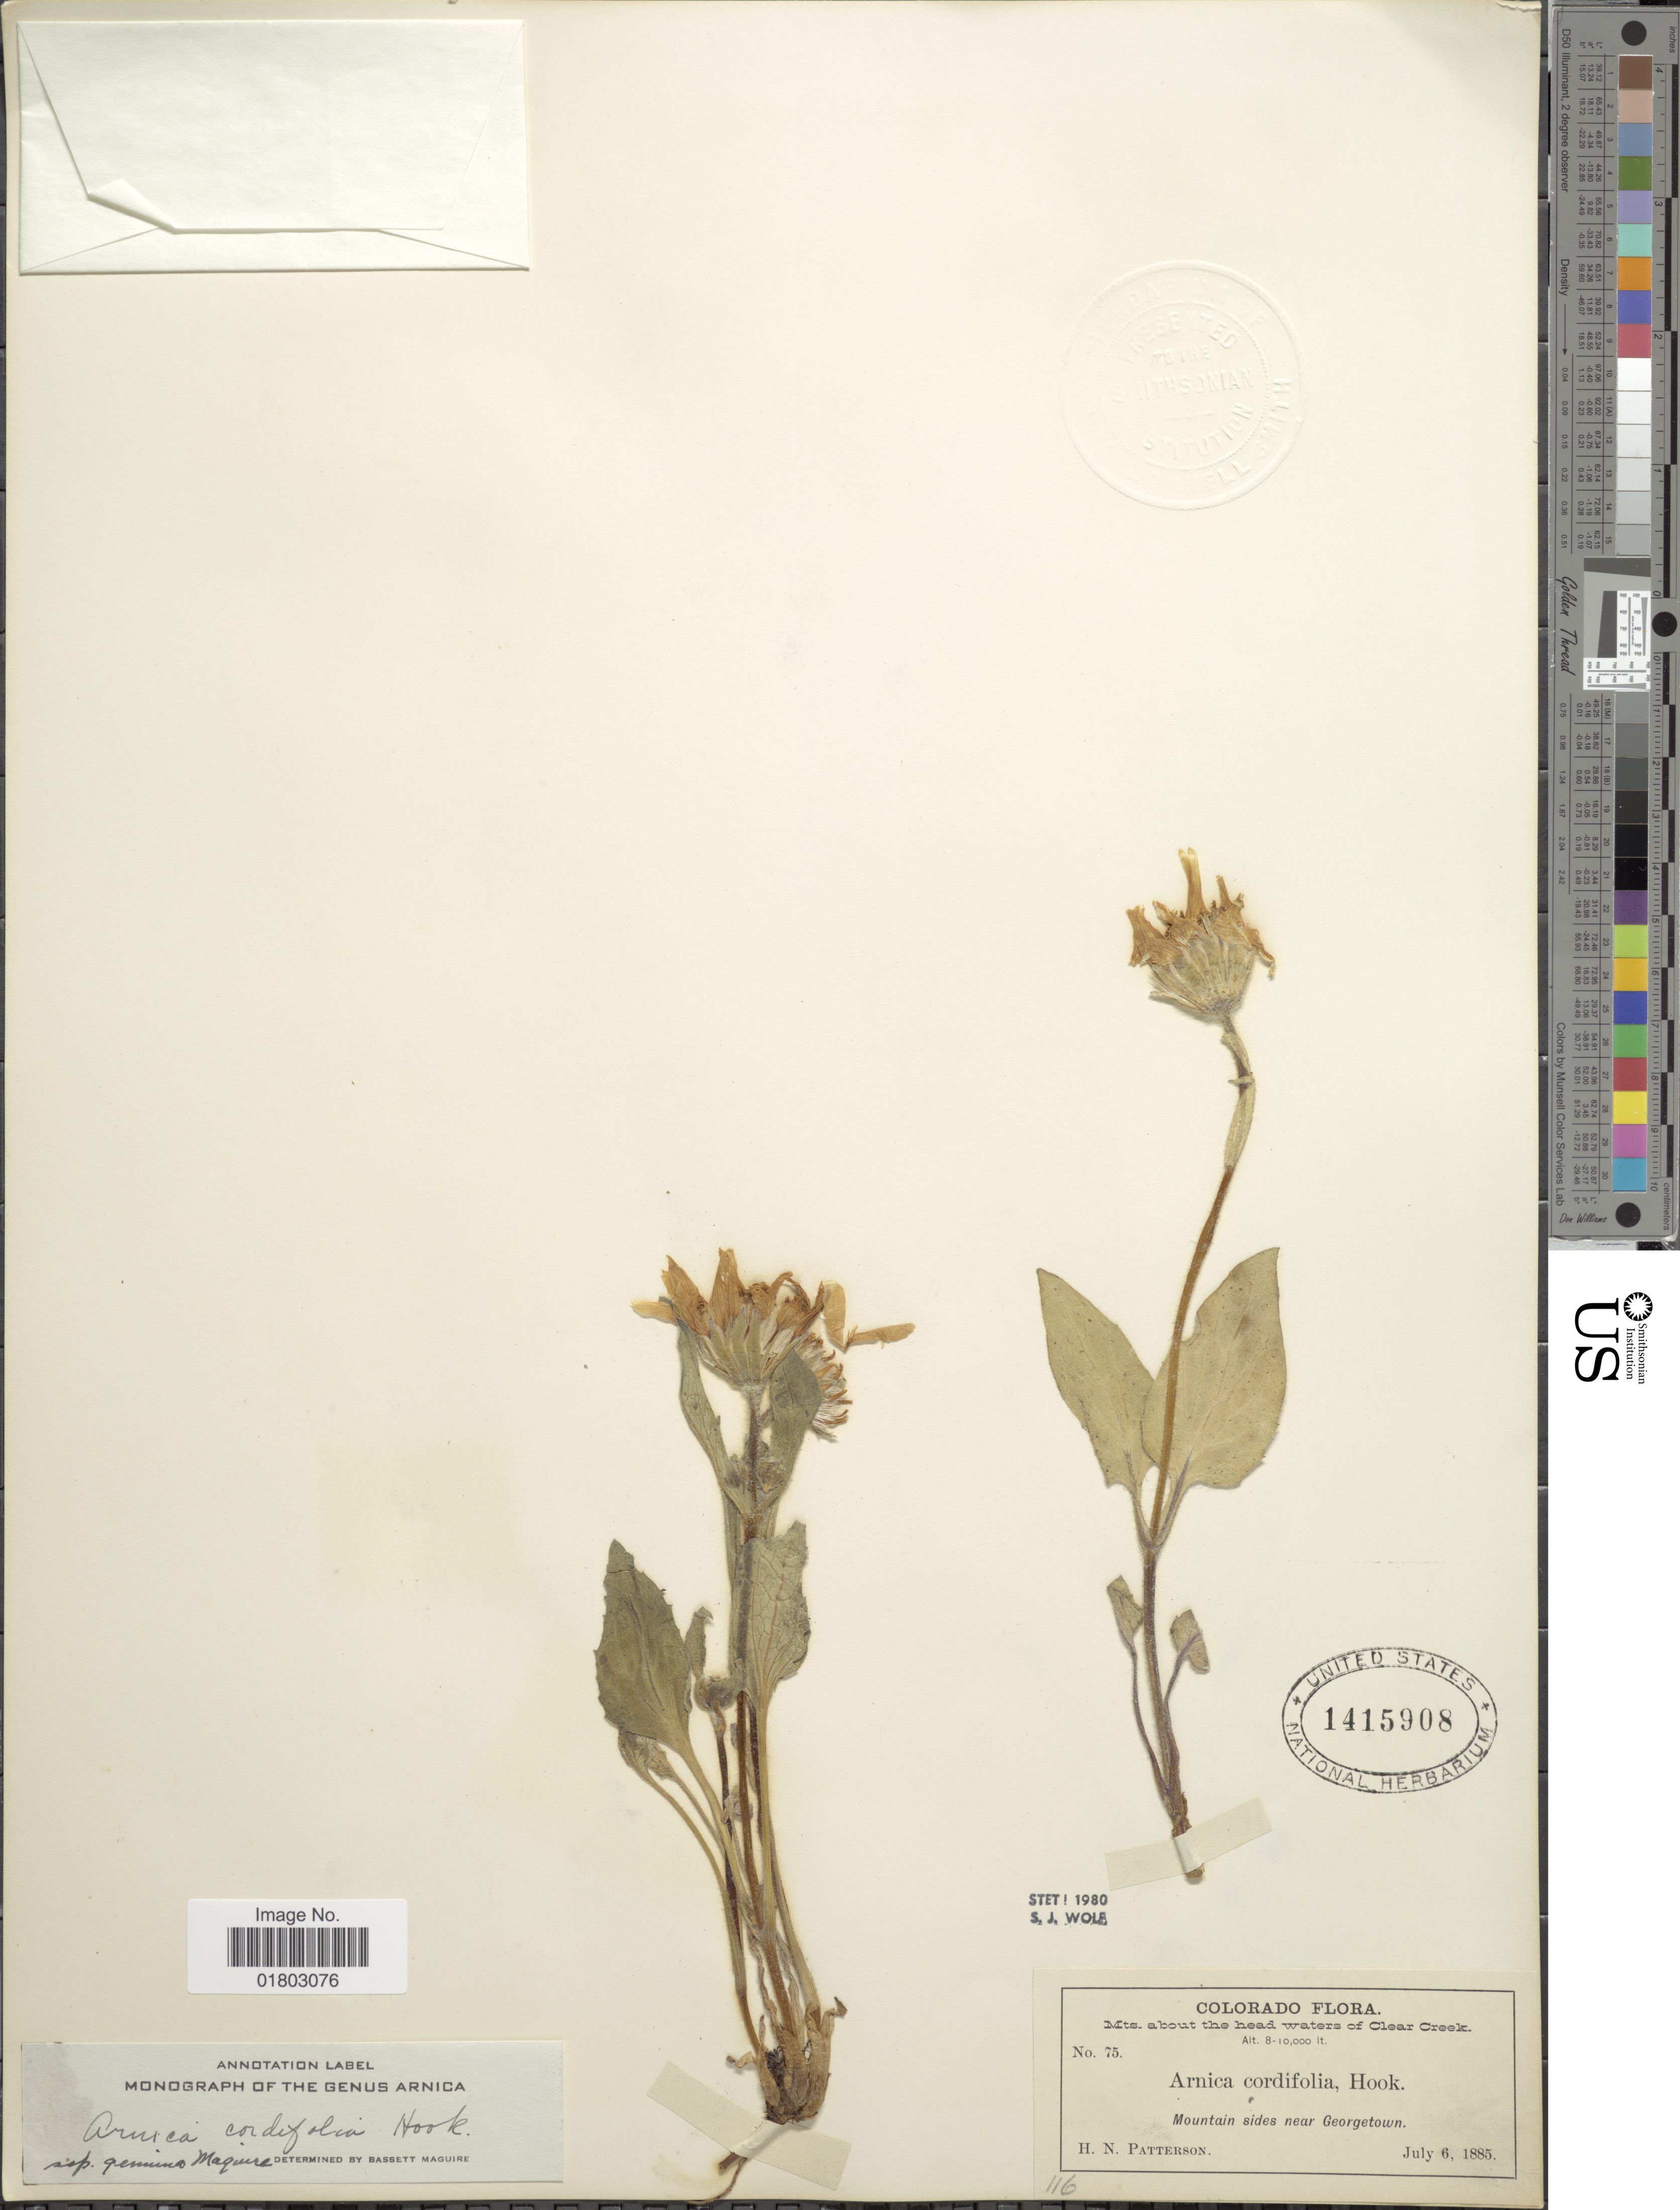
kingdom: Plantae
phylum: Tracheophyta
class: Magnoliopsida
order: Asterales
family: Asteraceae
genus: Arnica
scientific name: Arnica cordifolia subsp. genuina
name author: Maguire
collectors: H. N. Patterson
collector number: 75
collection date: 1885-07-06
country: United States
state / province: Colorado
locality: Mts about the headwaters of Clear Creek, Mountains sides near Georgetown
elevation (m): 2438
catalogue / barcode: US 1415908